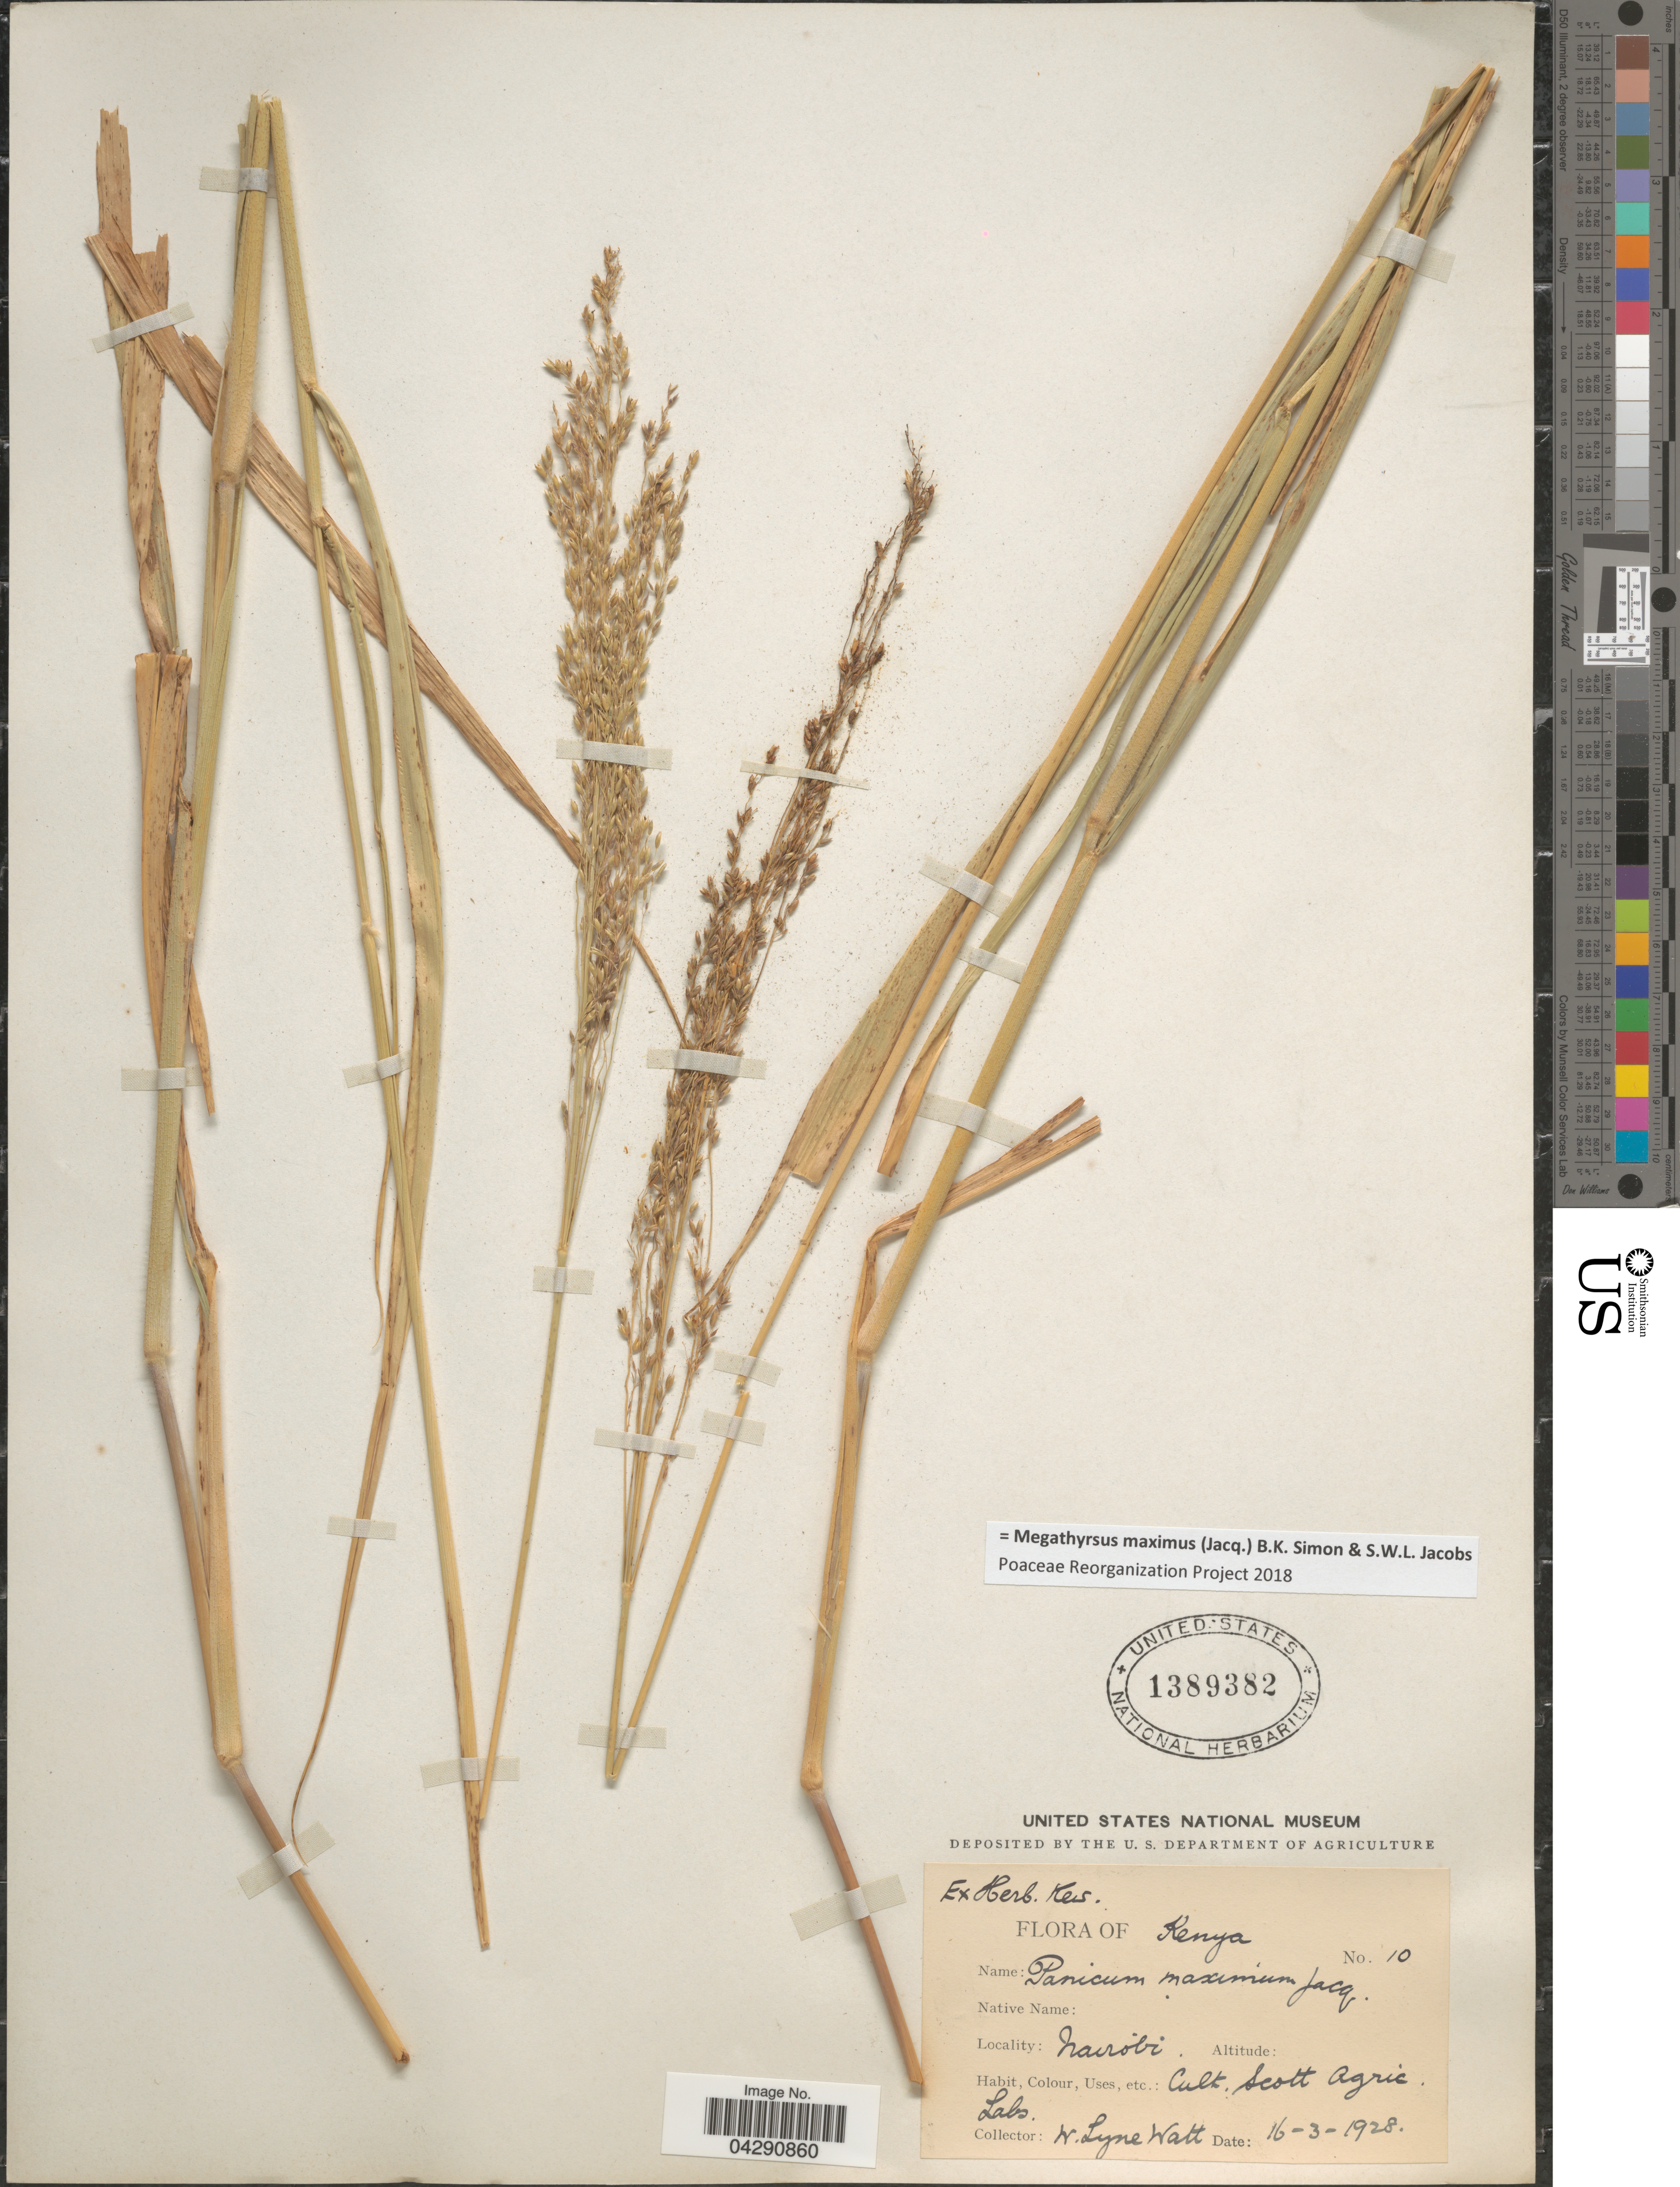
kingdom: Plantae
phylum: Tracheophyta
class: Liliopsida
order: Poales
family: Poaceae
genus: Megathyrsus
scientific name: Megathyrsus maximus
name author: (Jacq.) B.K. Simon & S.W.L. Jacobs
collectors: W. Lyne-Watt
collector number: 10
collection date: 1928-03-16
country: Kenya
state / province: Nairobi Area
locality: Scott Agric. Labs.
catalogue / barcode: US 1389382